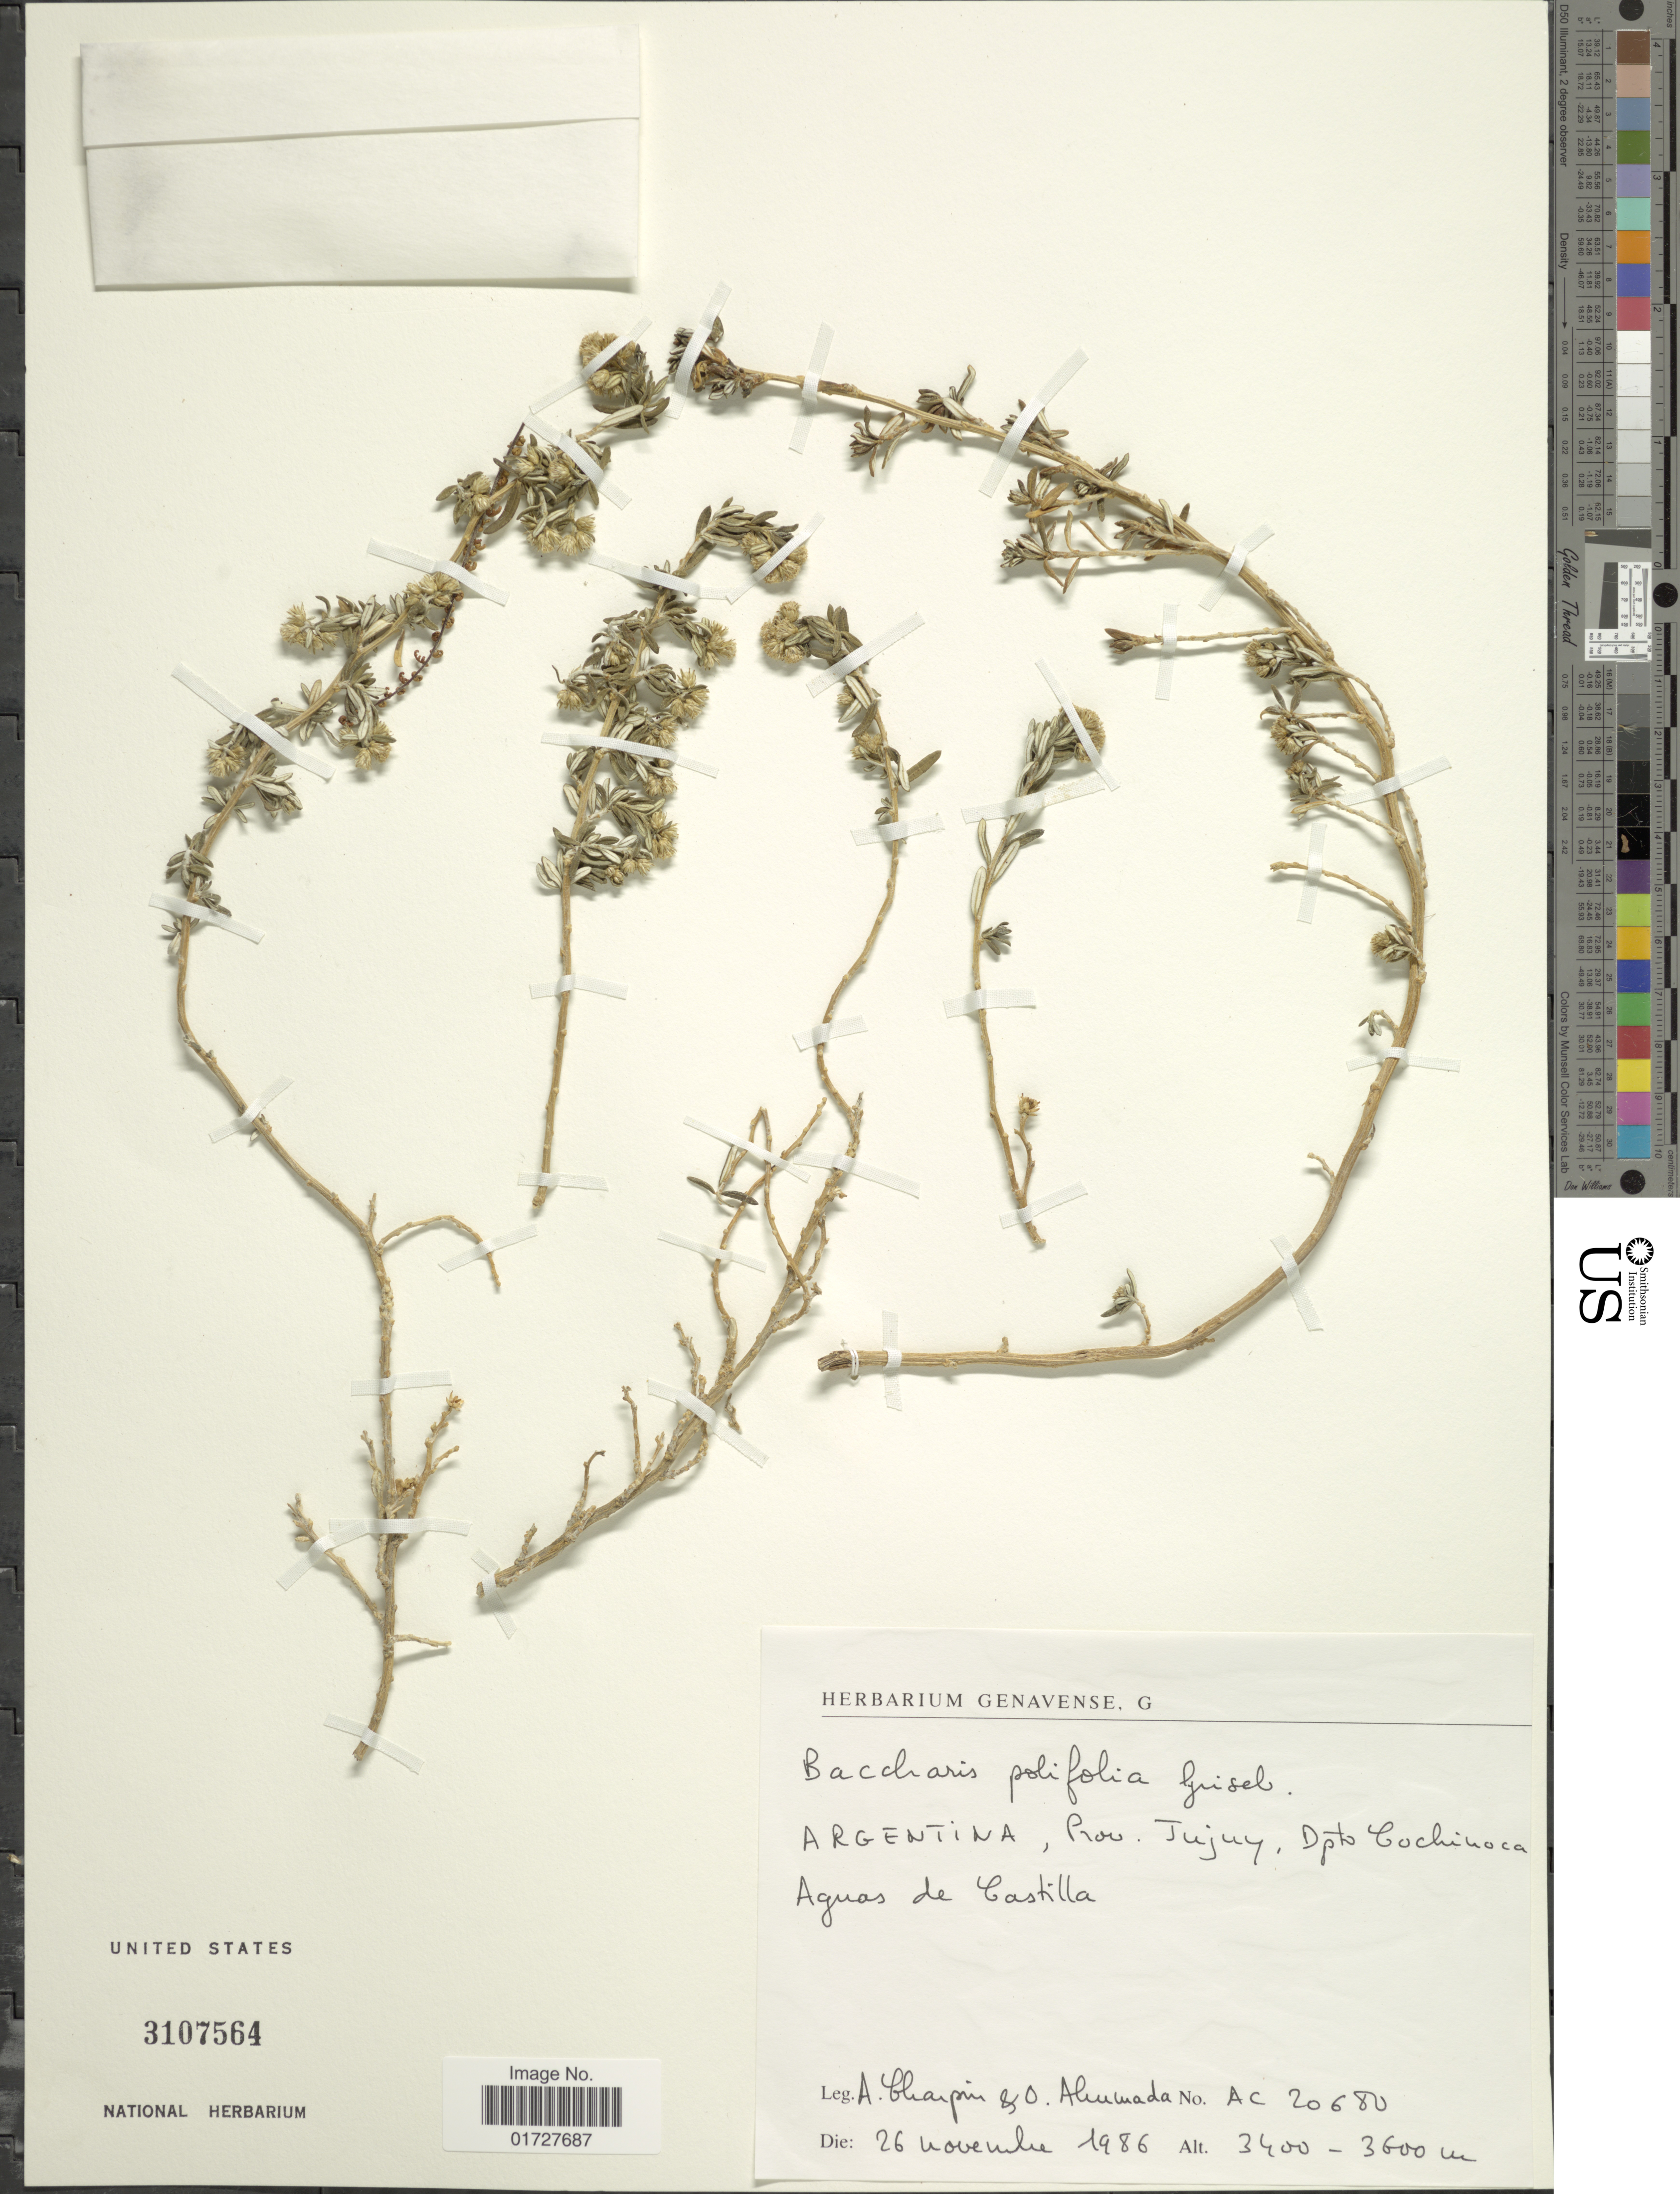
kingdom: Plantae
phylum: Tracheophyta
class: Magnoliopsida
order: Asterales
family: Asteraceae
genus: Baccharis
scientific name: Baccharis polifolia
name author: Griseb.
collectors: A. Charpin & O. Ahumada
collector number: AC20680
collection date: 1986-11-26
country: Argentina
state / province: Jujuy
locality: Dpto. Cochinoca, Aguas de Castilla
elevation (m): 3400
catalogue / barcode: US 3107564